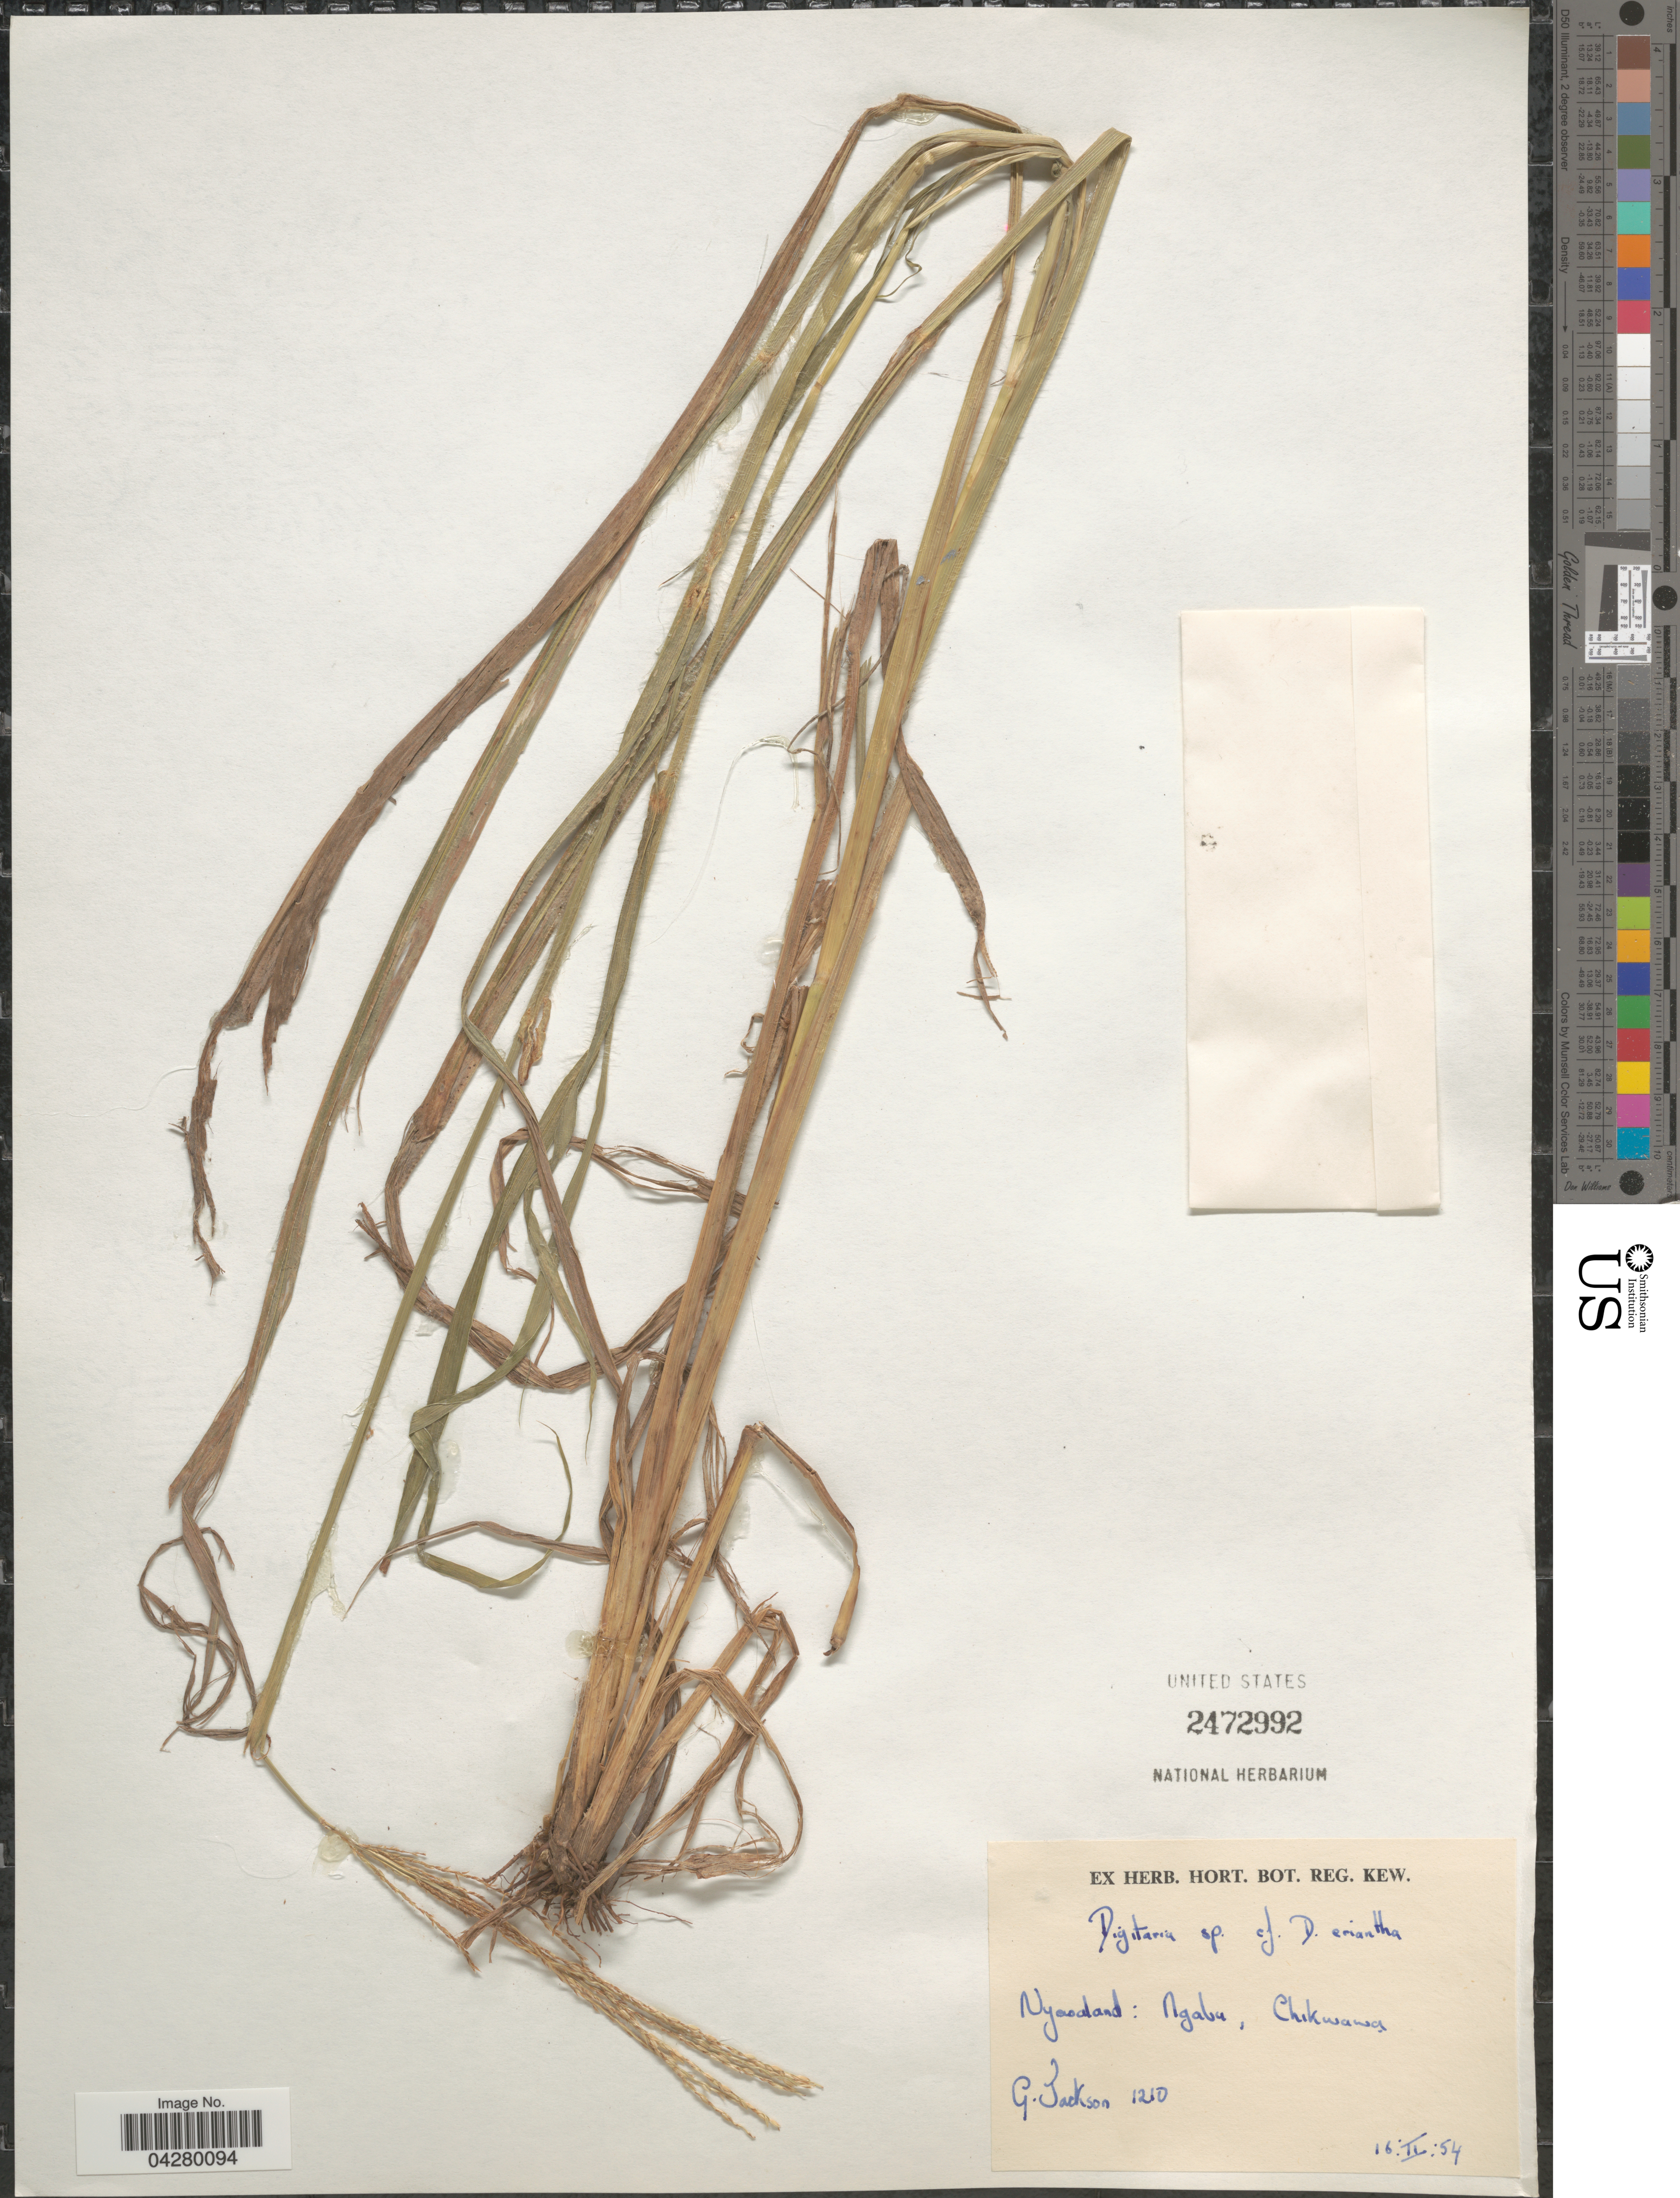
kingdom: Plantae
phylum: Tracheophyta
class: Liliopsida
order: Poales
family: Poaceae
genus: Digitaria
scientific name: Digitaria eriantha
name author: Steud.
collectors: G. Jackson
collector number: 1210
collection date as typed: Transcribed d/m/y: 16/2/54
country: Malawi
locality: Nyasaland: Ngabu, Chikwawa.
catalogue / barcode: US 2472992